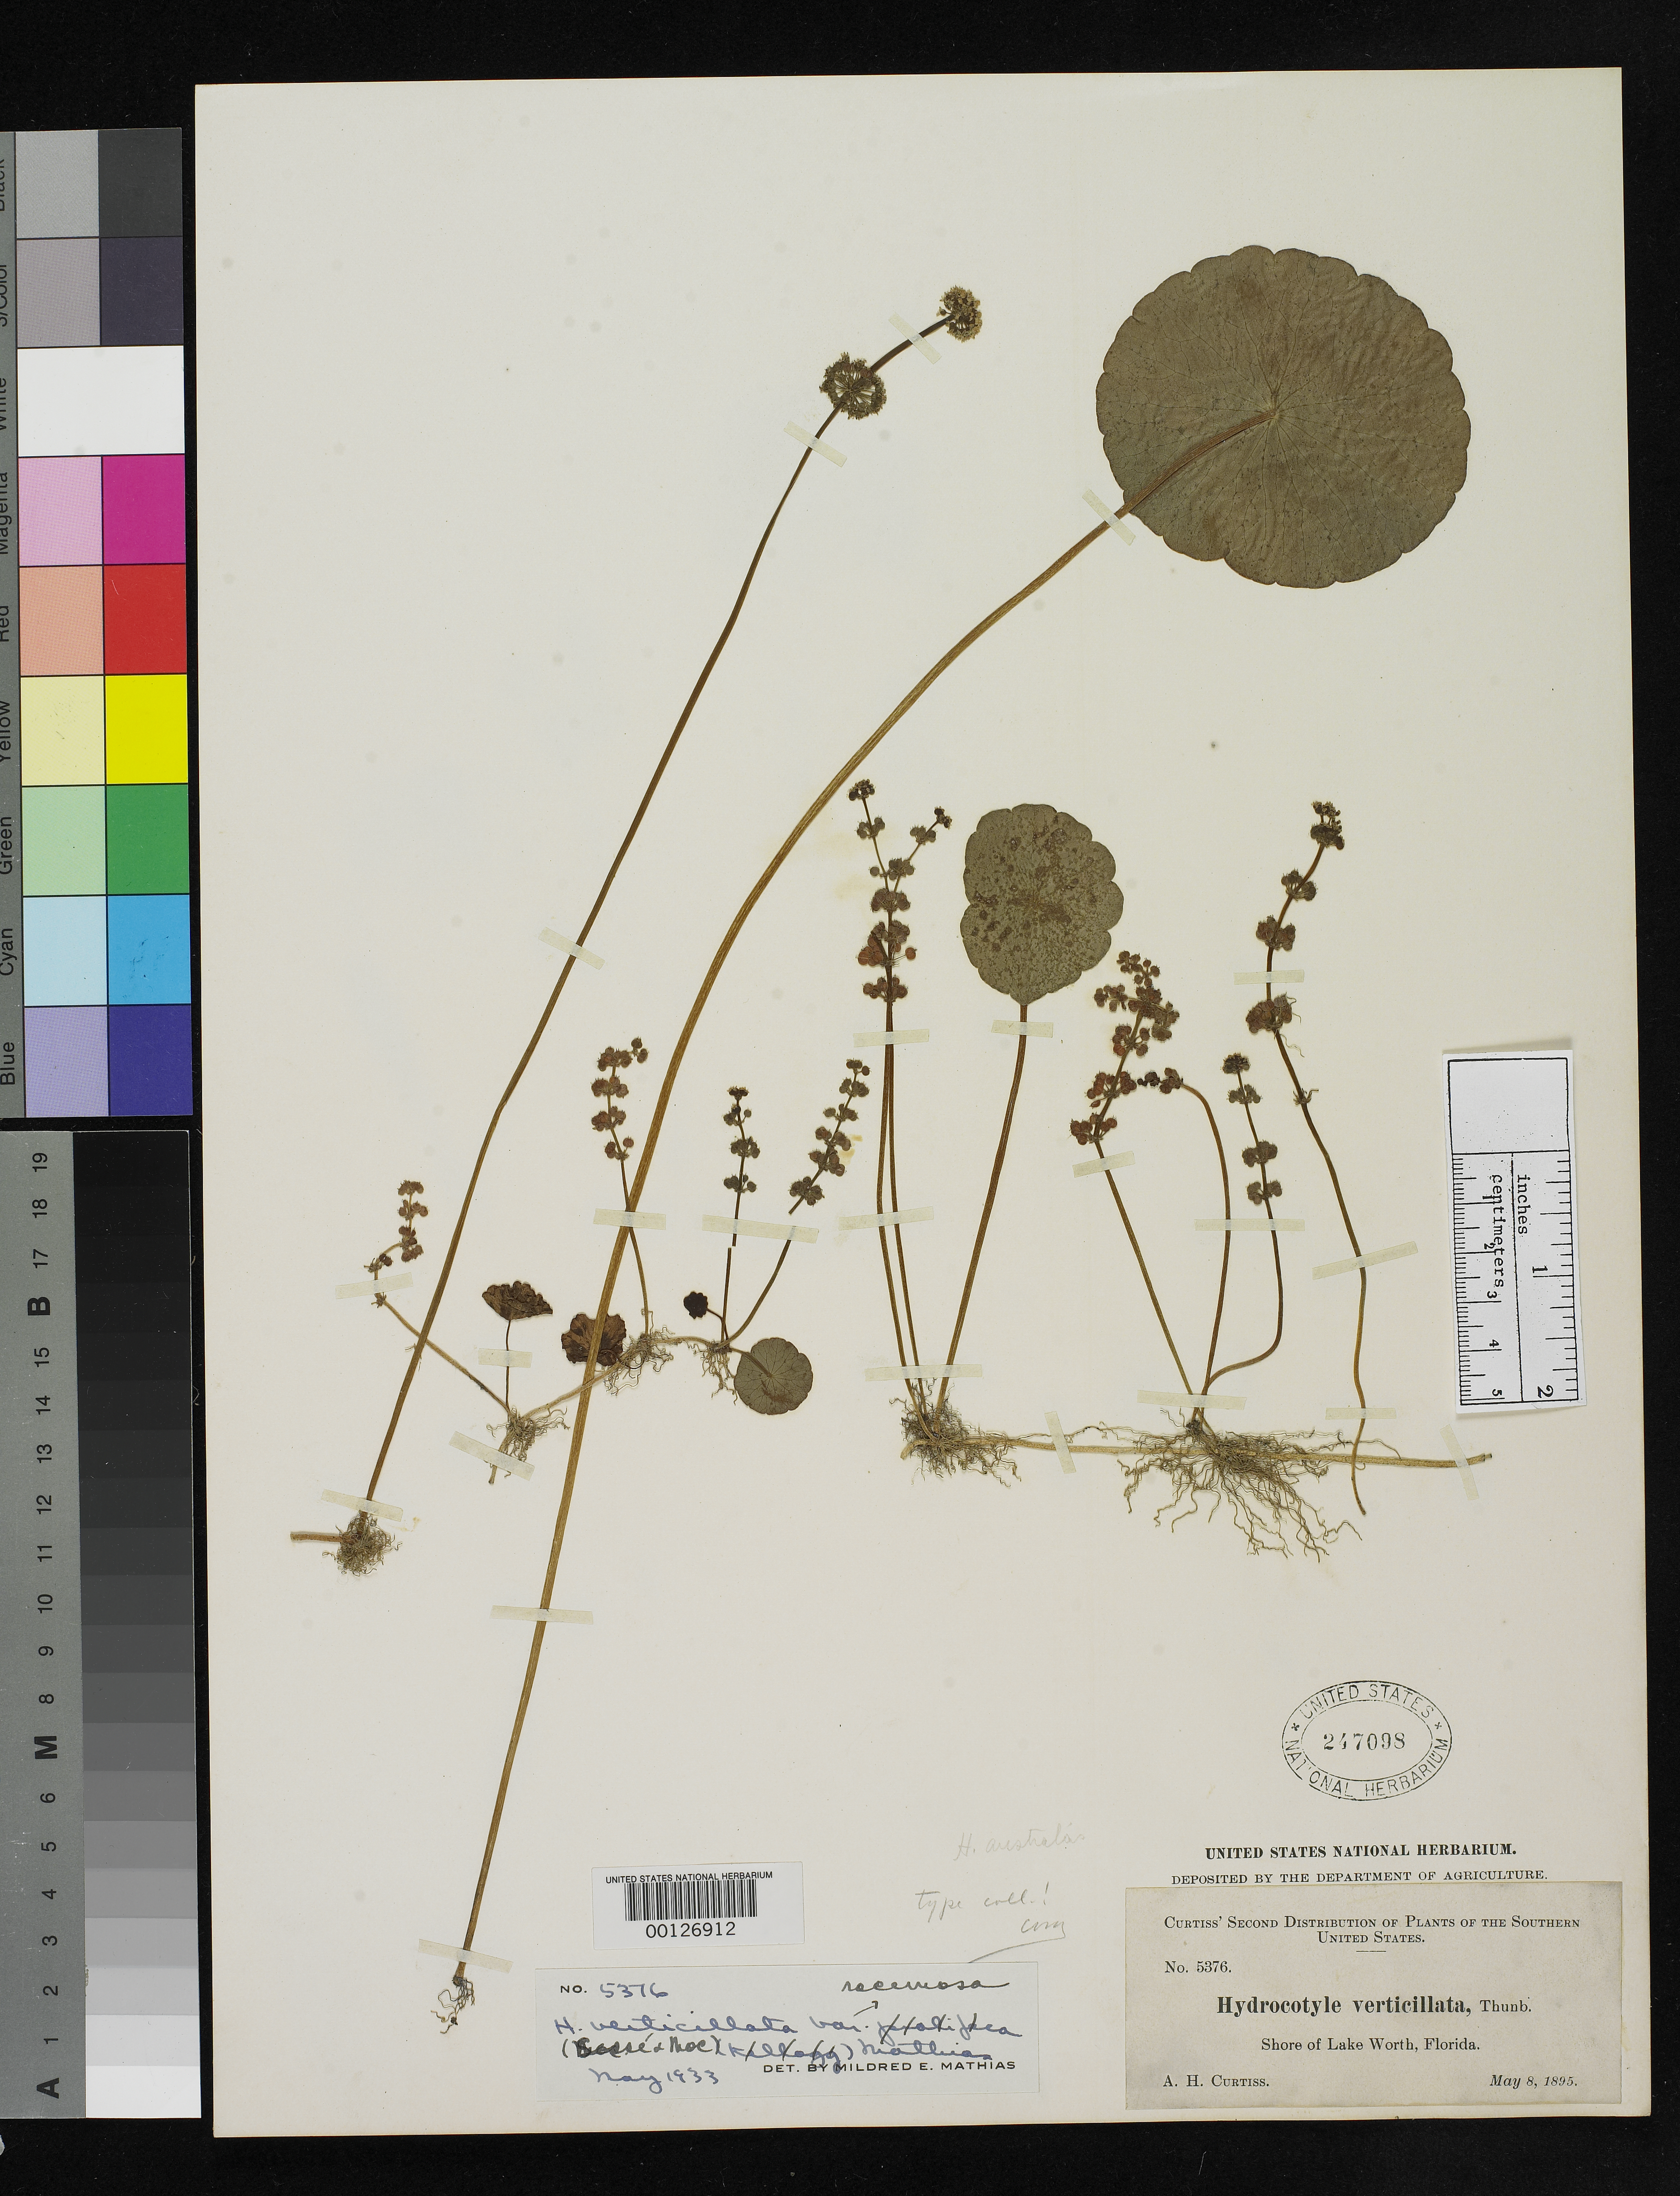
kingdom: Plantae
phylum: Tracheophyta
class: Magnoliopsida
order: Apiales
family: Araliaceae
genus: Hydrocotyle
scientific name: Hydrocotyle australis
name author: J.M. Coult. & Rose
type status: Type Collection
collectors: A. H. Curtiss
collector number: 5376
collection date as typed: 08 May 1895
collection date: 1895-05-08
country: United States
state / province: Florida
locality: Shore of Lakeworth.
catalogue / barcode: US 247098